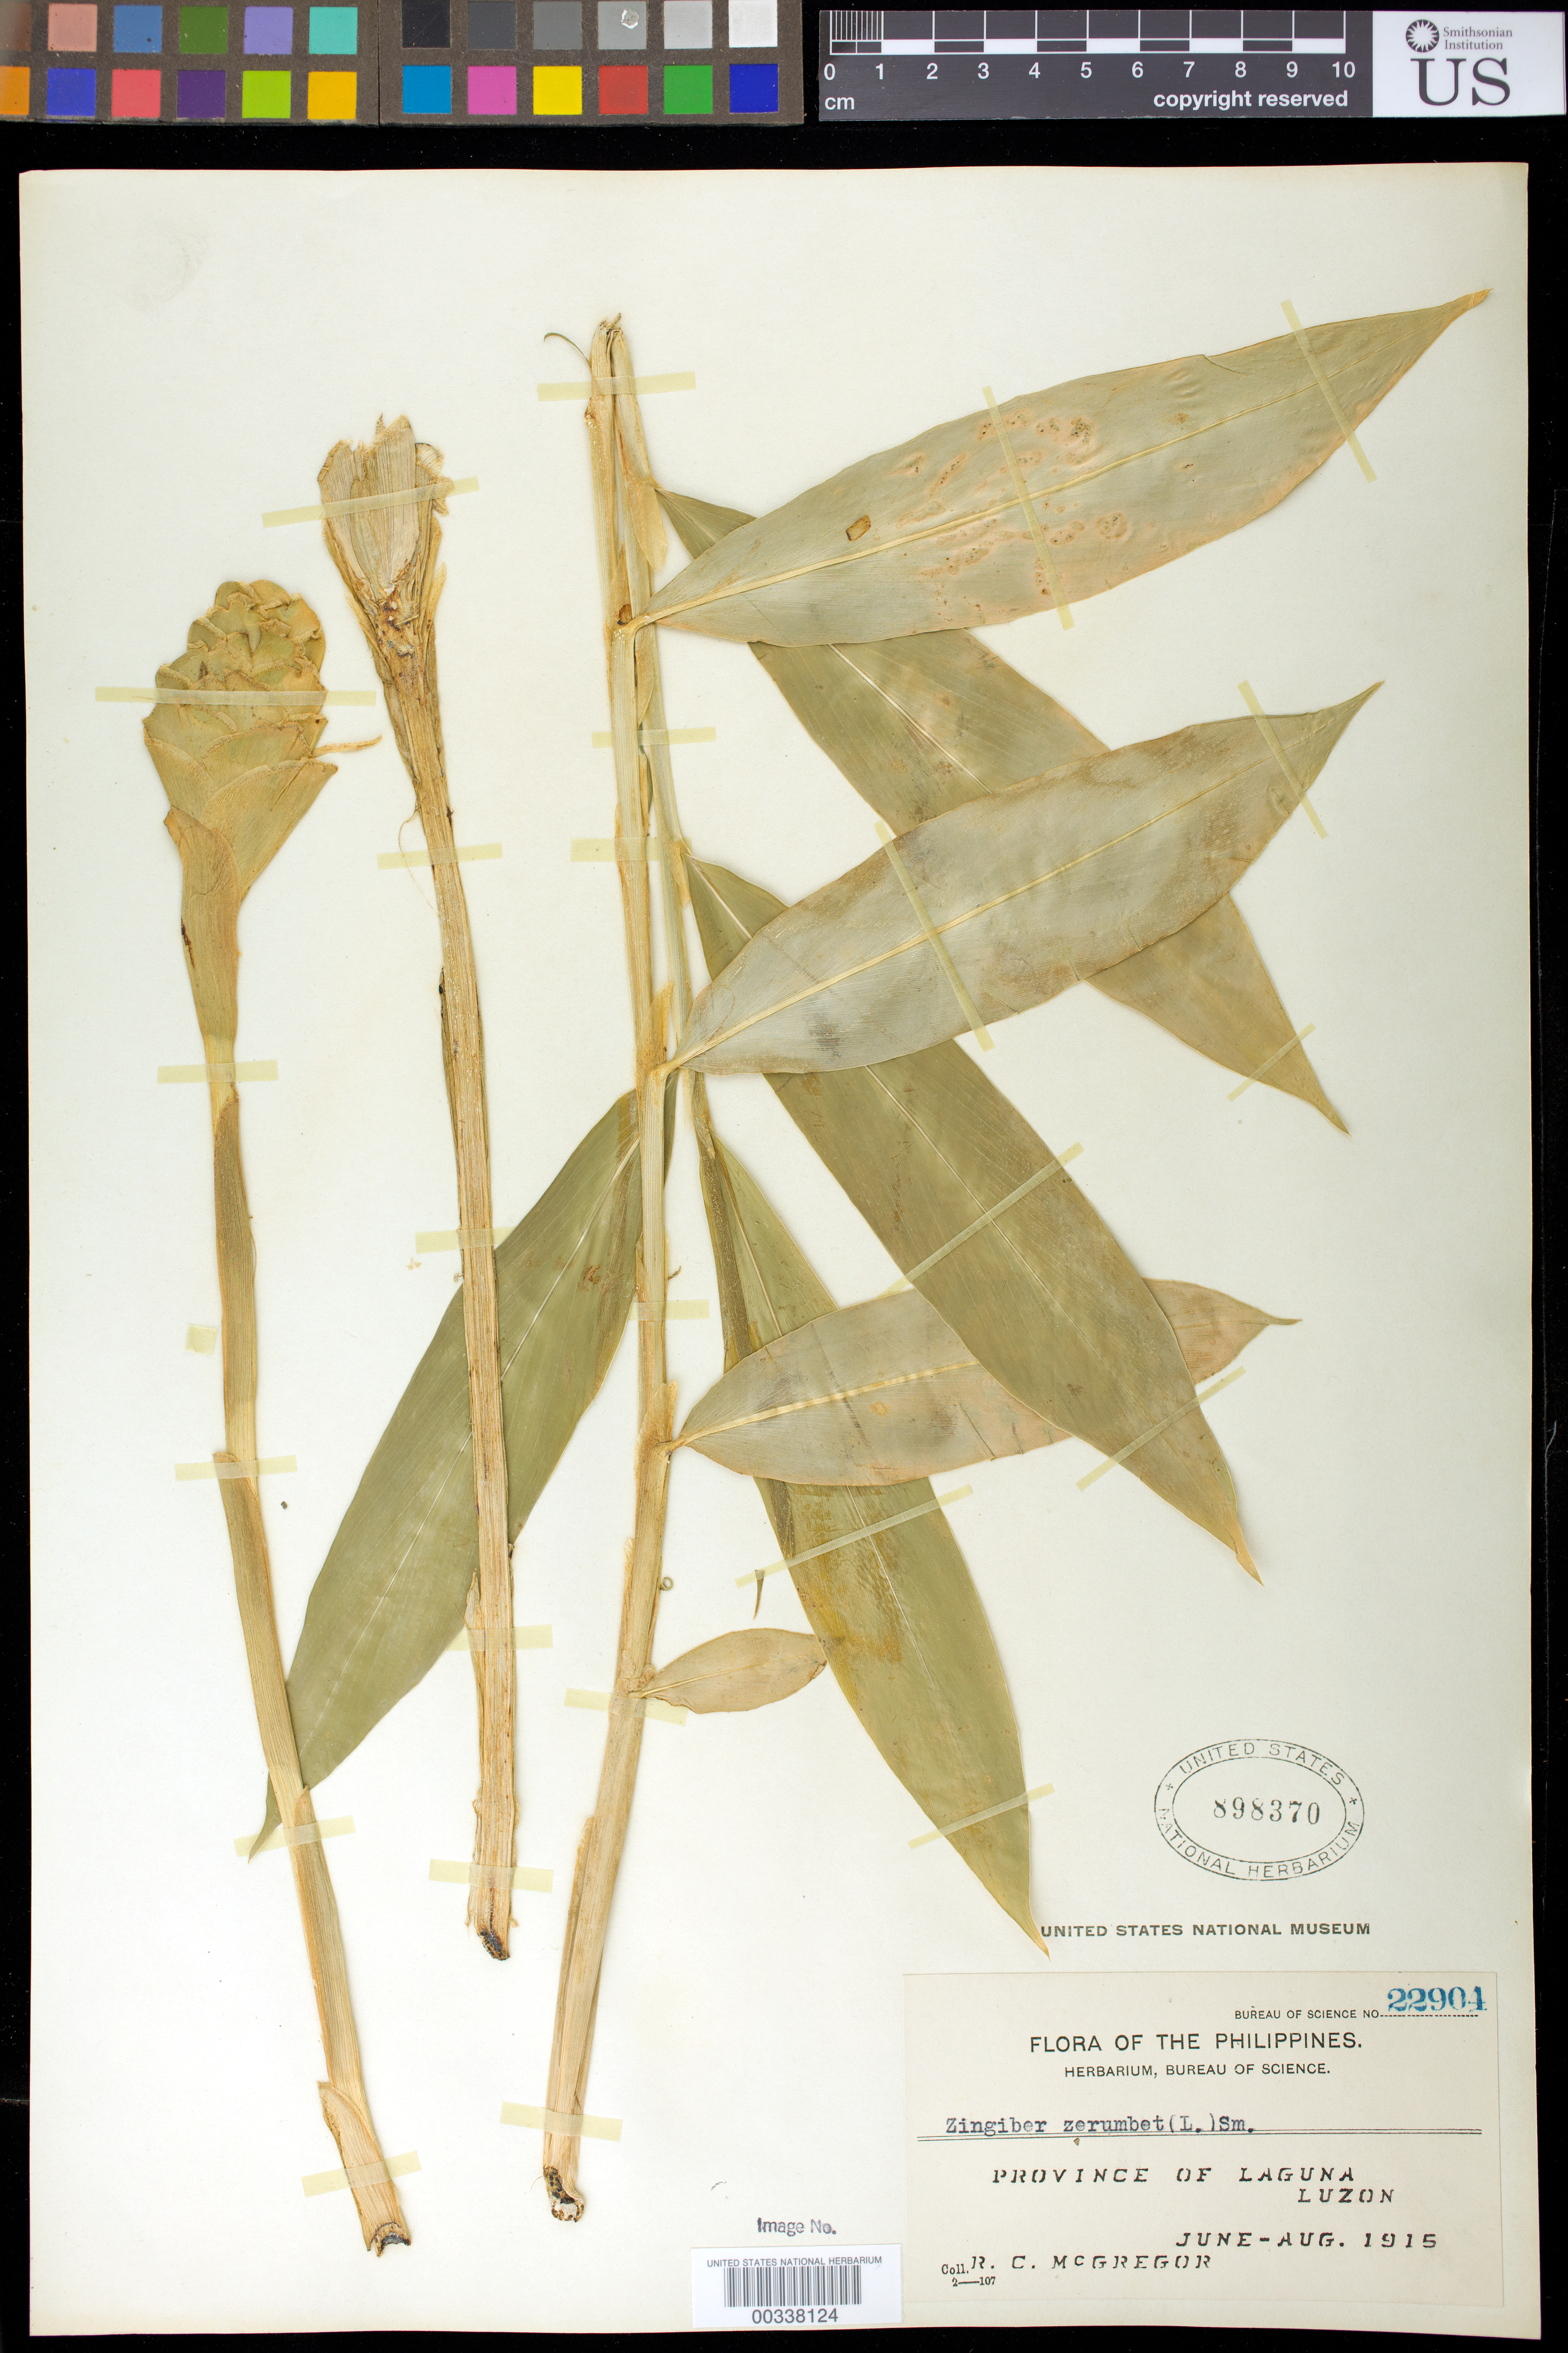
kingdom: Plantae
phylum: Tracheophyta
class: Liliopsida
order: Zingiberales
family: Zingiberaceae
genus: Zingiber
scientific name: Zingiber zerumbet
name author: (L.) Sm.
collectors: R. C. McGregor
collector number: Bur. Sci. 22904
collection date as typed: Jun 1915 to -- Aug 1915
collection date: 1915-06/1915-08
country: Philippines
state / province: Calabarzon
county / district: Laguna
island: Luzon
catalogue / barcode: US 898370